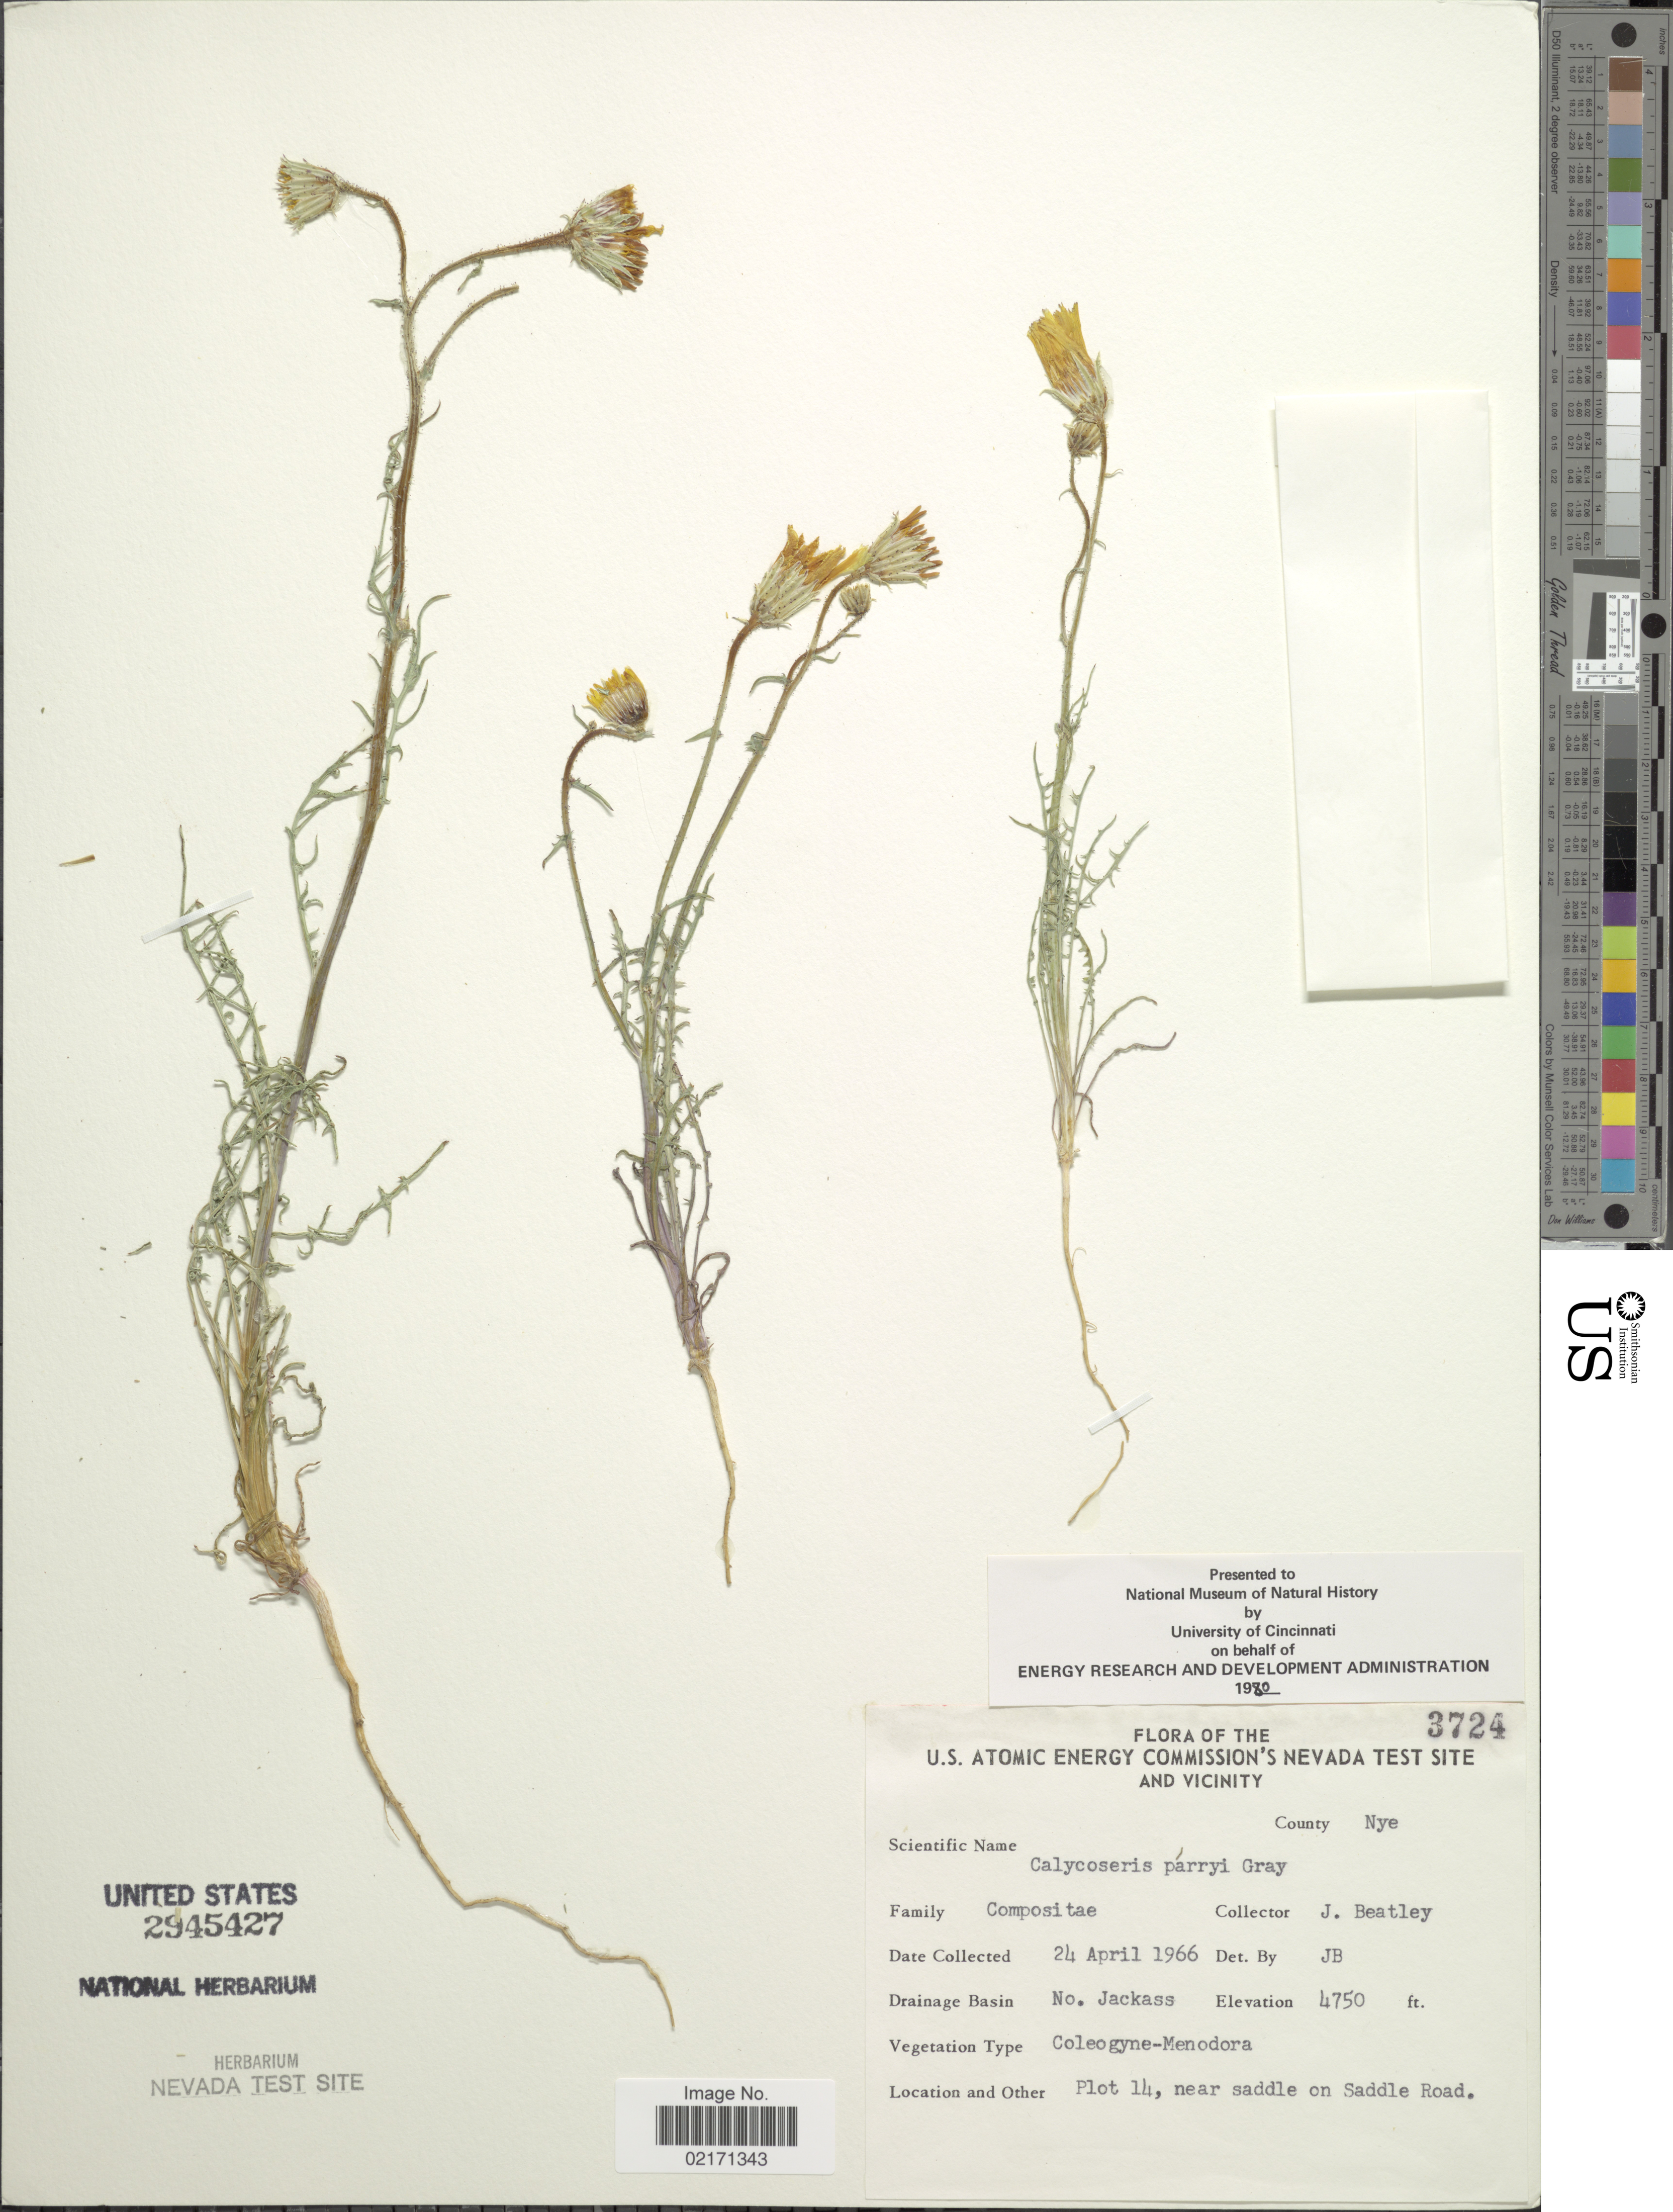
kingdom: Plantae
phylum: Tracheophyta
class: Magnoliopsida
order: Asterales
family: Asteraceae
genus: Calycoseris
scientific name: Calycoseris parryi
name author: A. Gray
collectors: J. C. Beatley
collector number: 3724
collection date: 1966-04-24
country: United States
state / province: Nevada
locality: U.S. Atomic Energie Commision Nevada Test Site and vicinity. No. Jackass. Plot 14, near saddle on Sadde Road. County Nye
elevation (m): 1448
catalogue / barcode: US 2945427